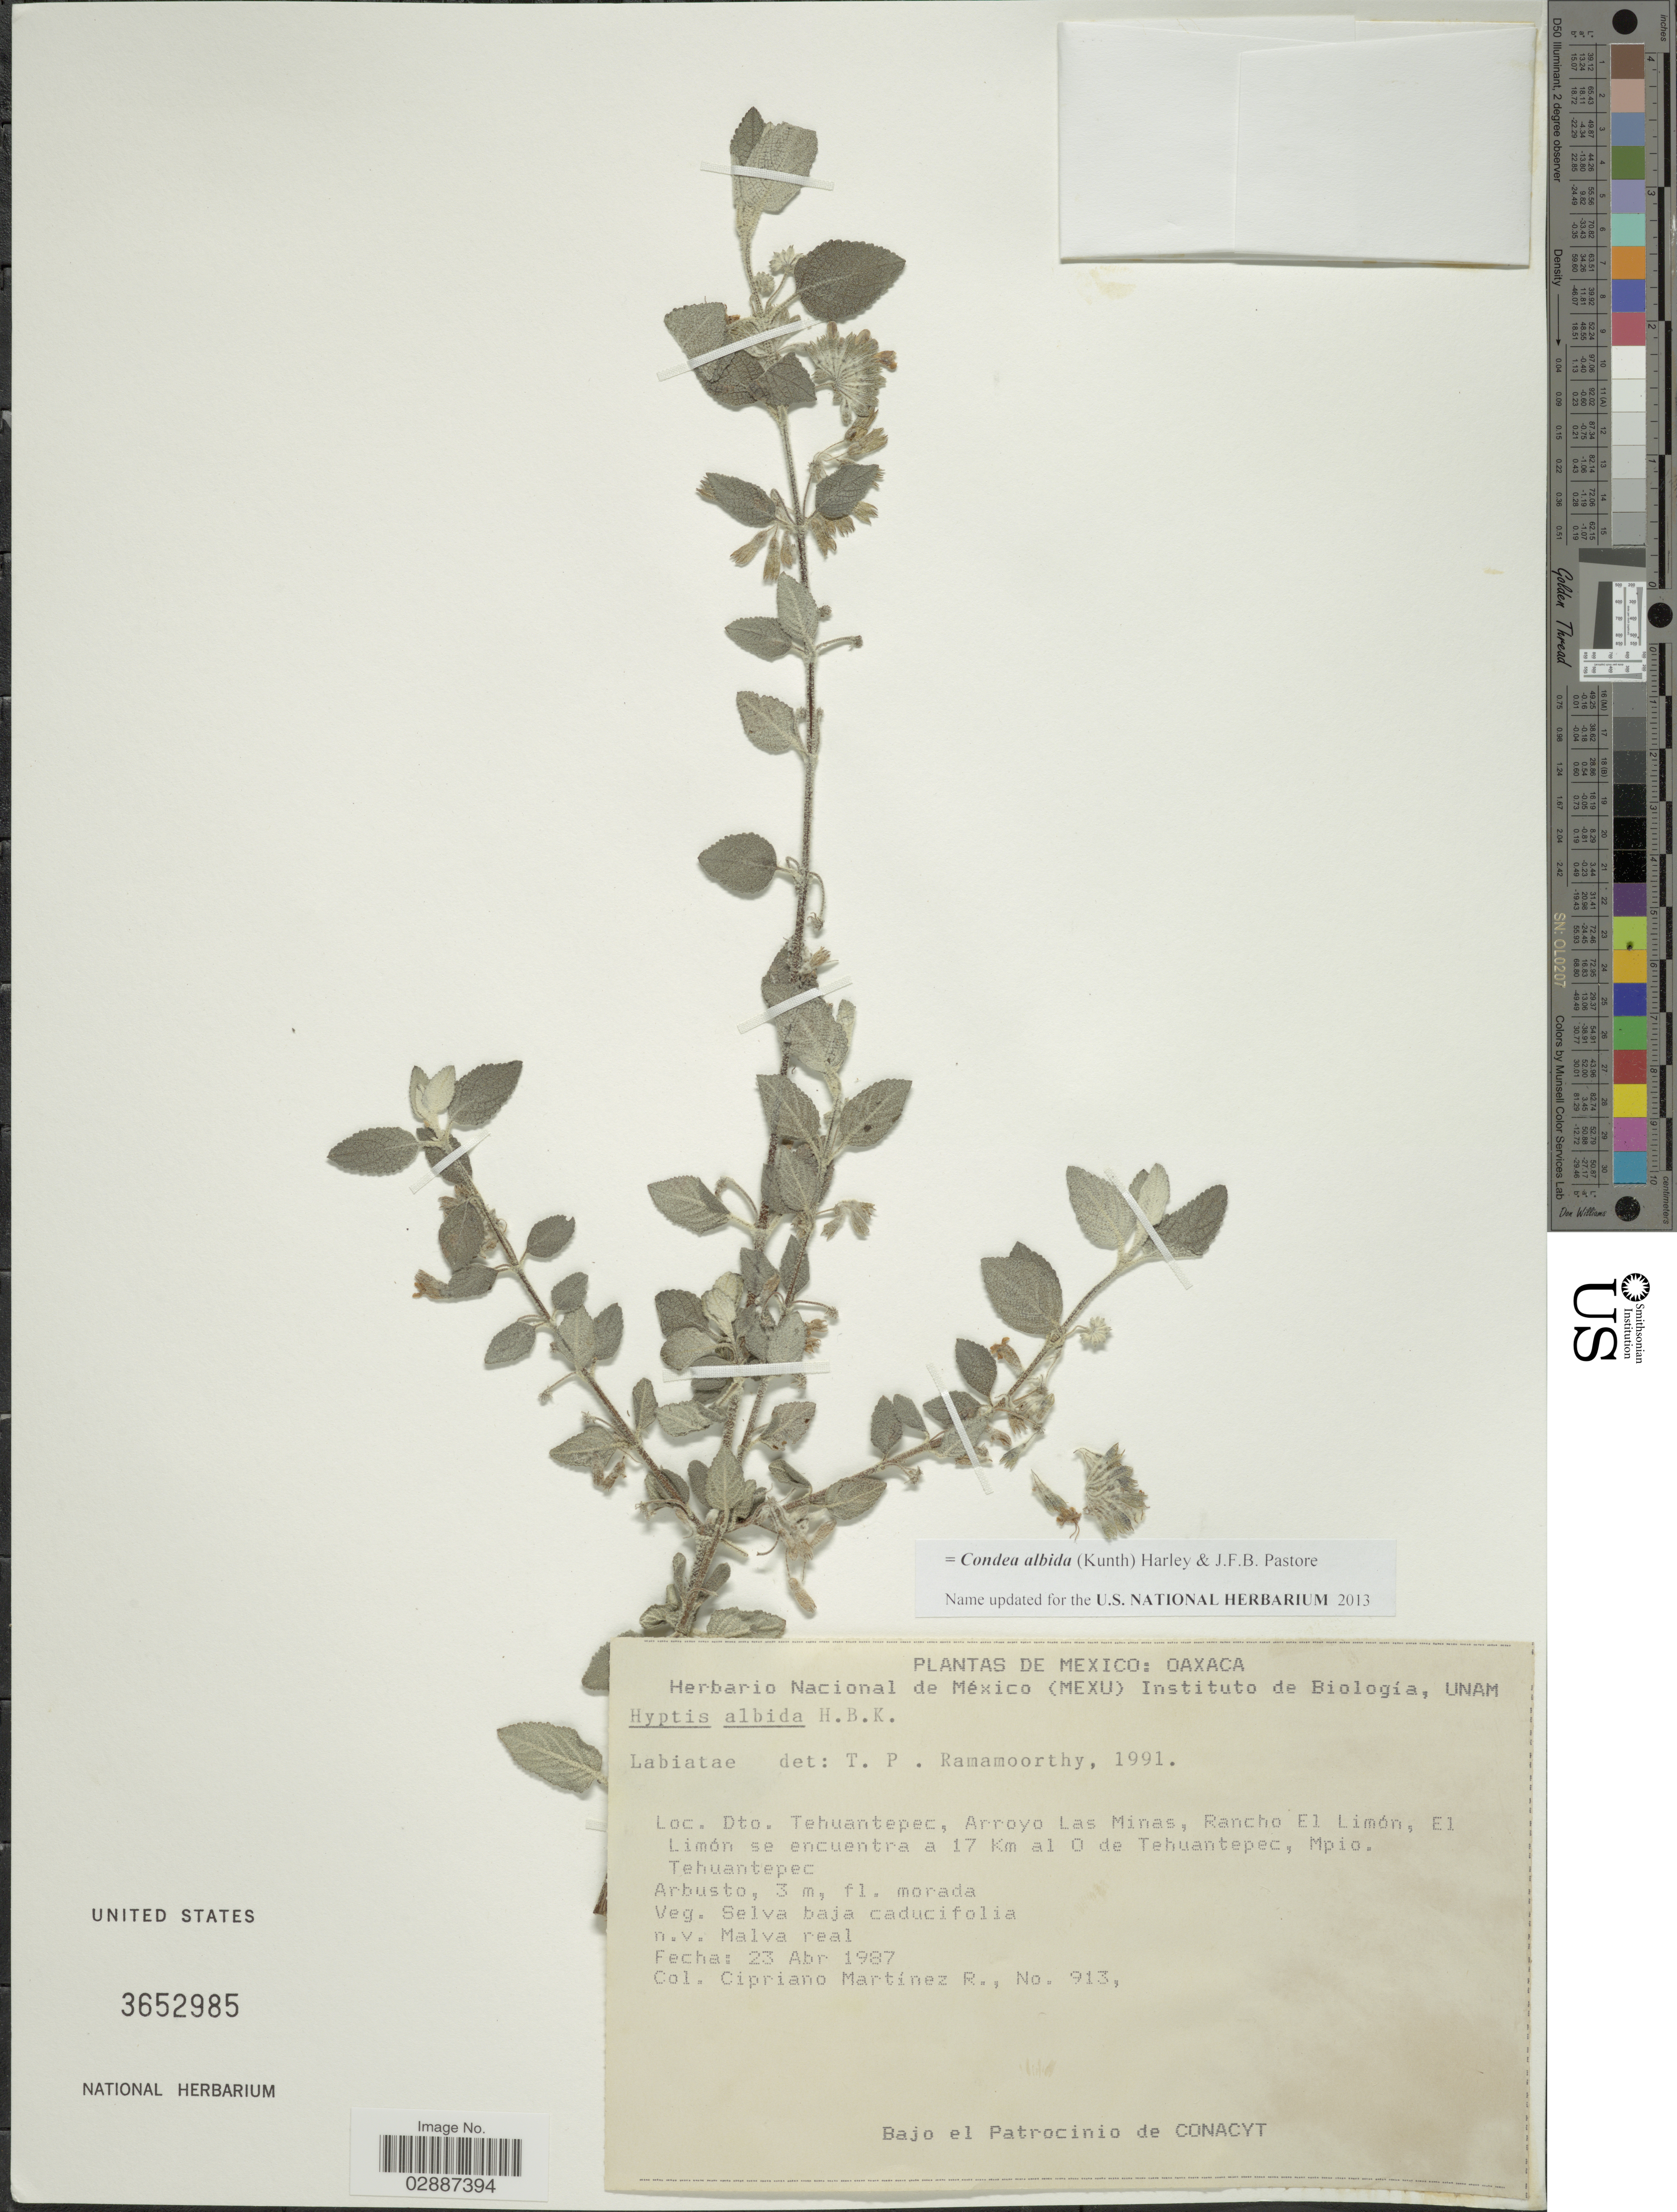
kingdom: Plantae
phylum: Tracheophyta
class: Magnoliopsida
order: Lamiales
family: Lamiaceae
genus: Condea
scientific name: Condea albida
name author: (Kunth) Harley & J.F.B. Pastore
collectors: C. Martínez R.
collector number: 913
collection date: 1987-04-23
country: Mexico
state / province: Oaxaca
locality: Dto. Tehuantepec, Arroyo Las Minas, Rancho El Limón, El Limón se encuentra a 17 Km al O de Tehuantepec, Mpio. Tehuantepec.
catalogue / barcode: US 3652985